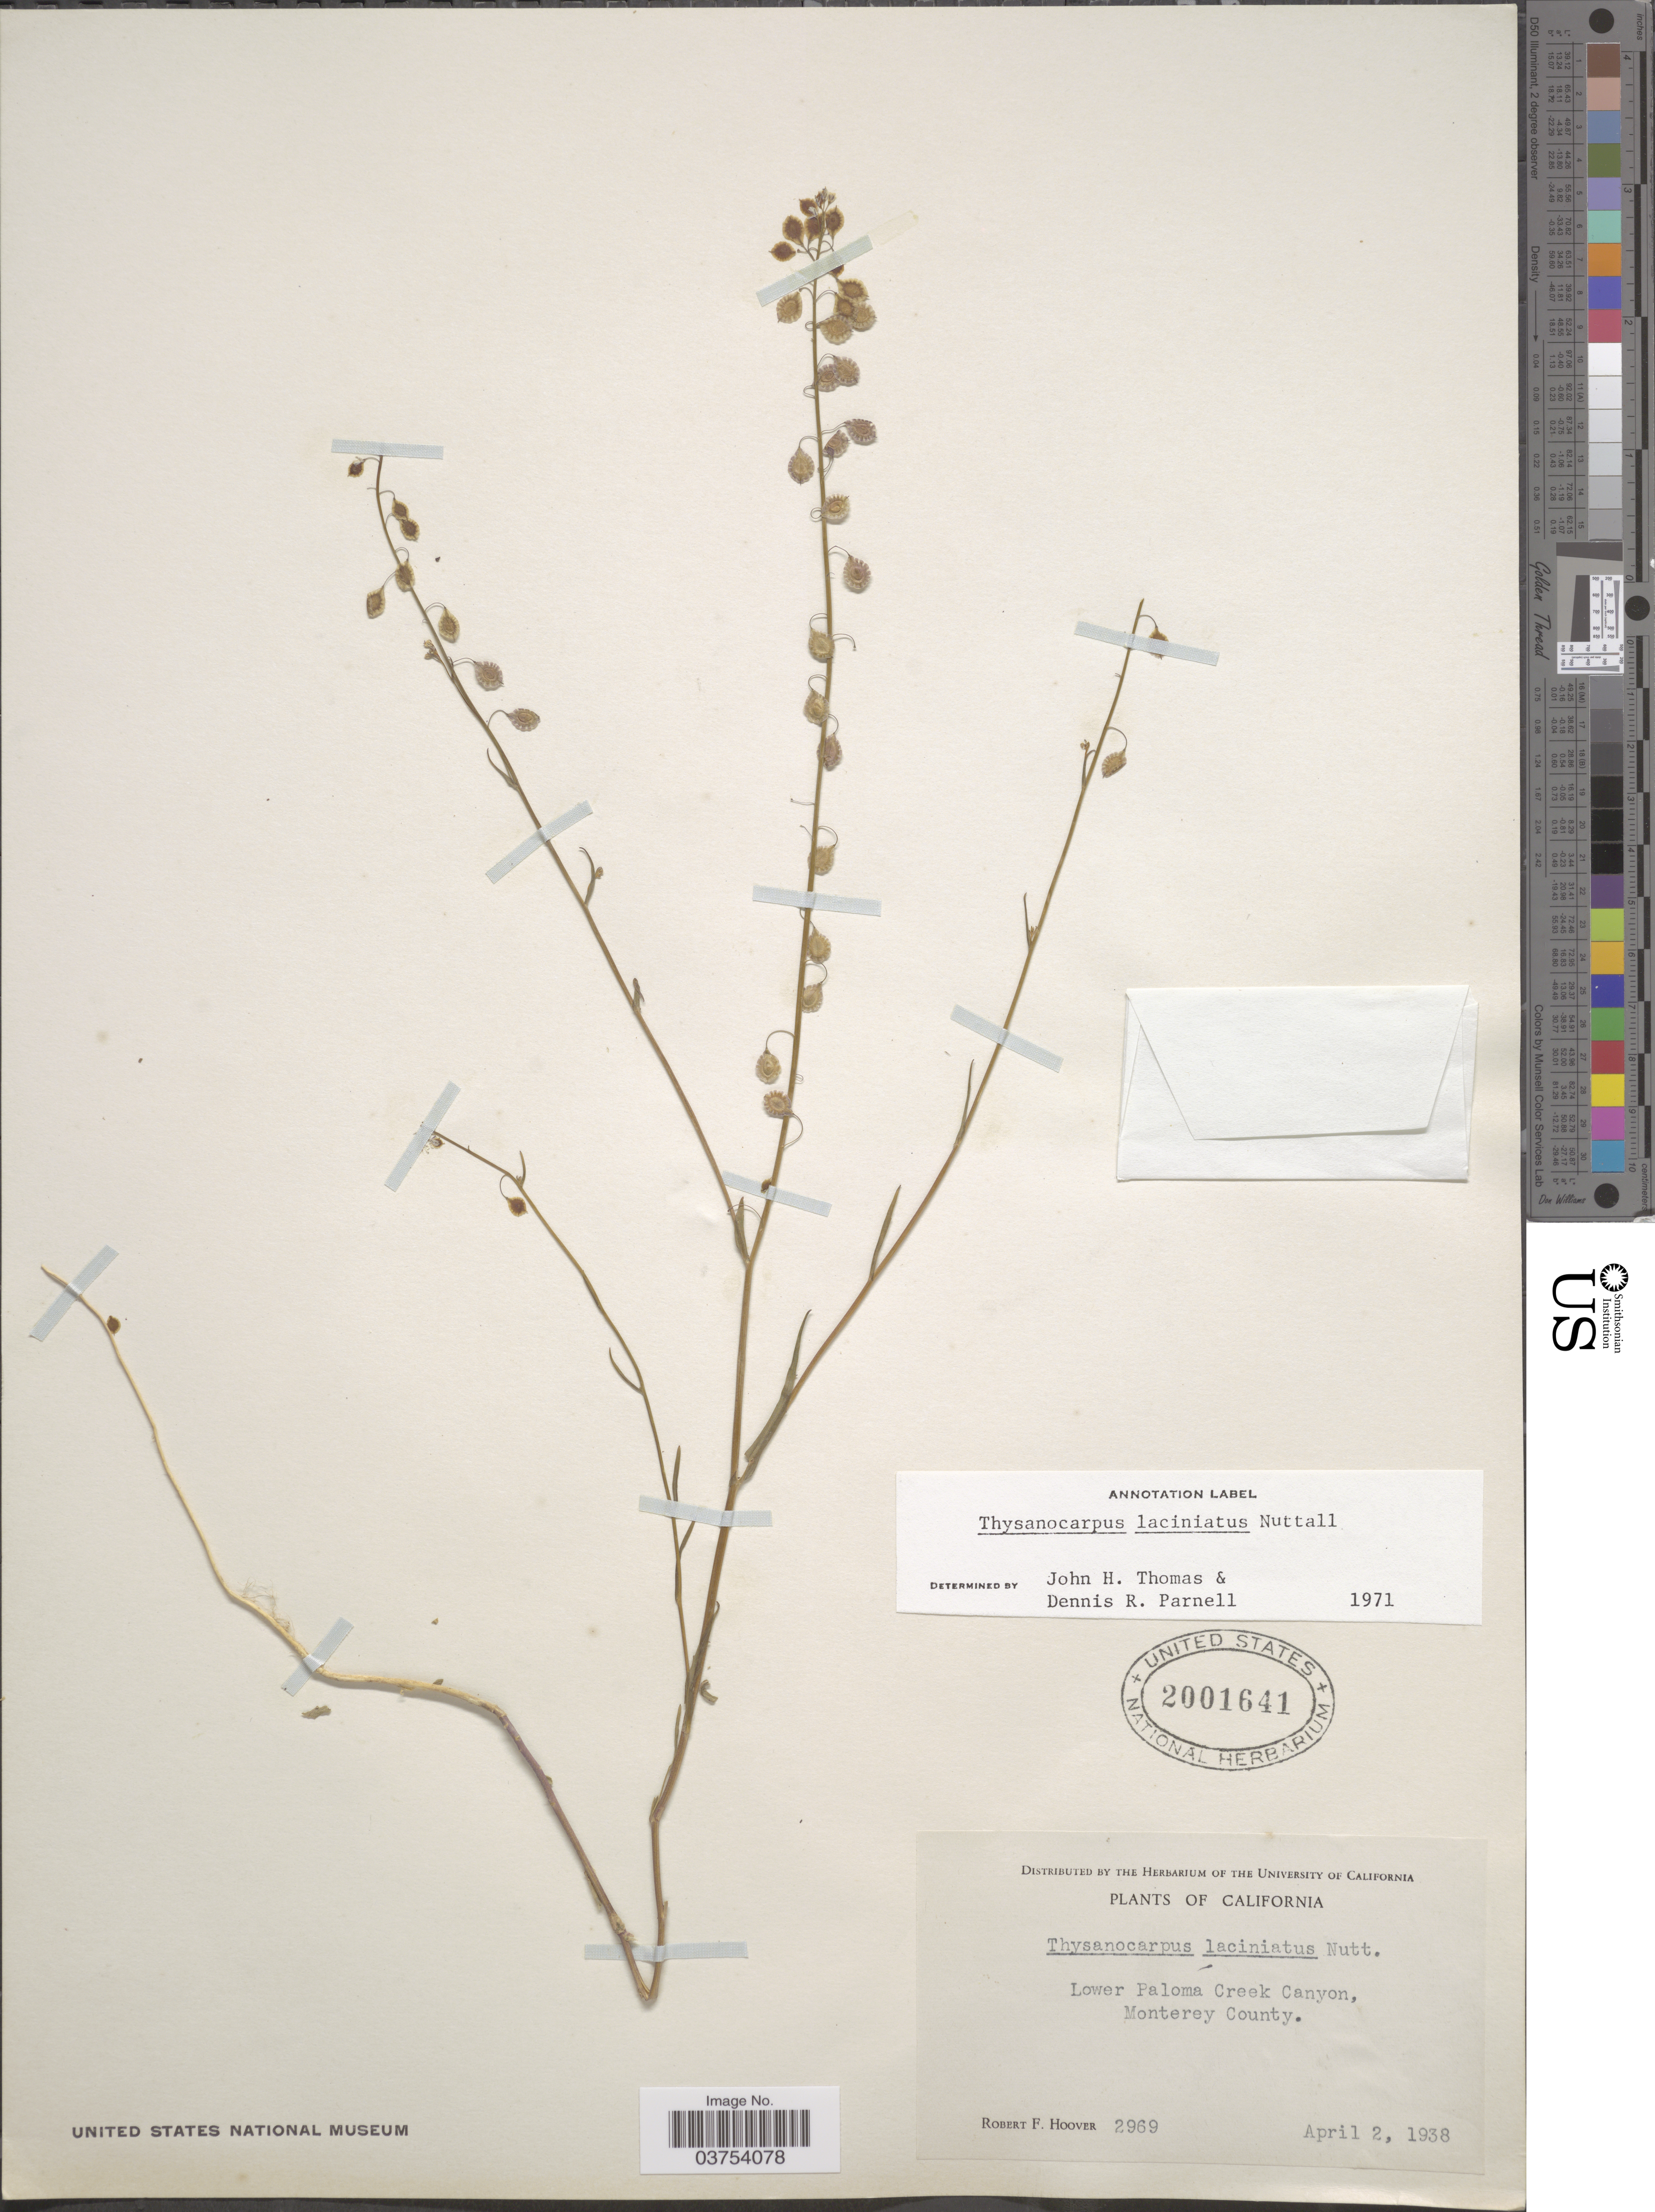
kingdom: Plantae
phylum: Tracheophyta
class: Magnoliopsida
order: Brassicales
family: Brassicaceae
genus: Thysanocarpus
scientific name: Thysanocarpus laciniatus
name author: Nutt. in Torr. & A. Gray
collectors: R. F. Hoover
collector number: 2969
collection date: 1938-04-02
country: United States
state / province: California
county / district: Monterey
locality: Lower Paloma Creek Canyon, Monterey County.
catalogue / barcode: US 2001641